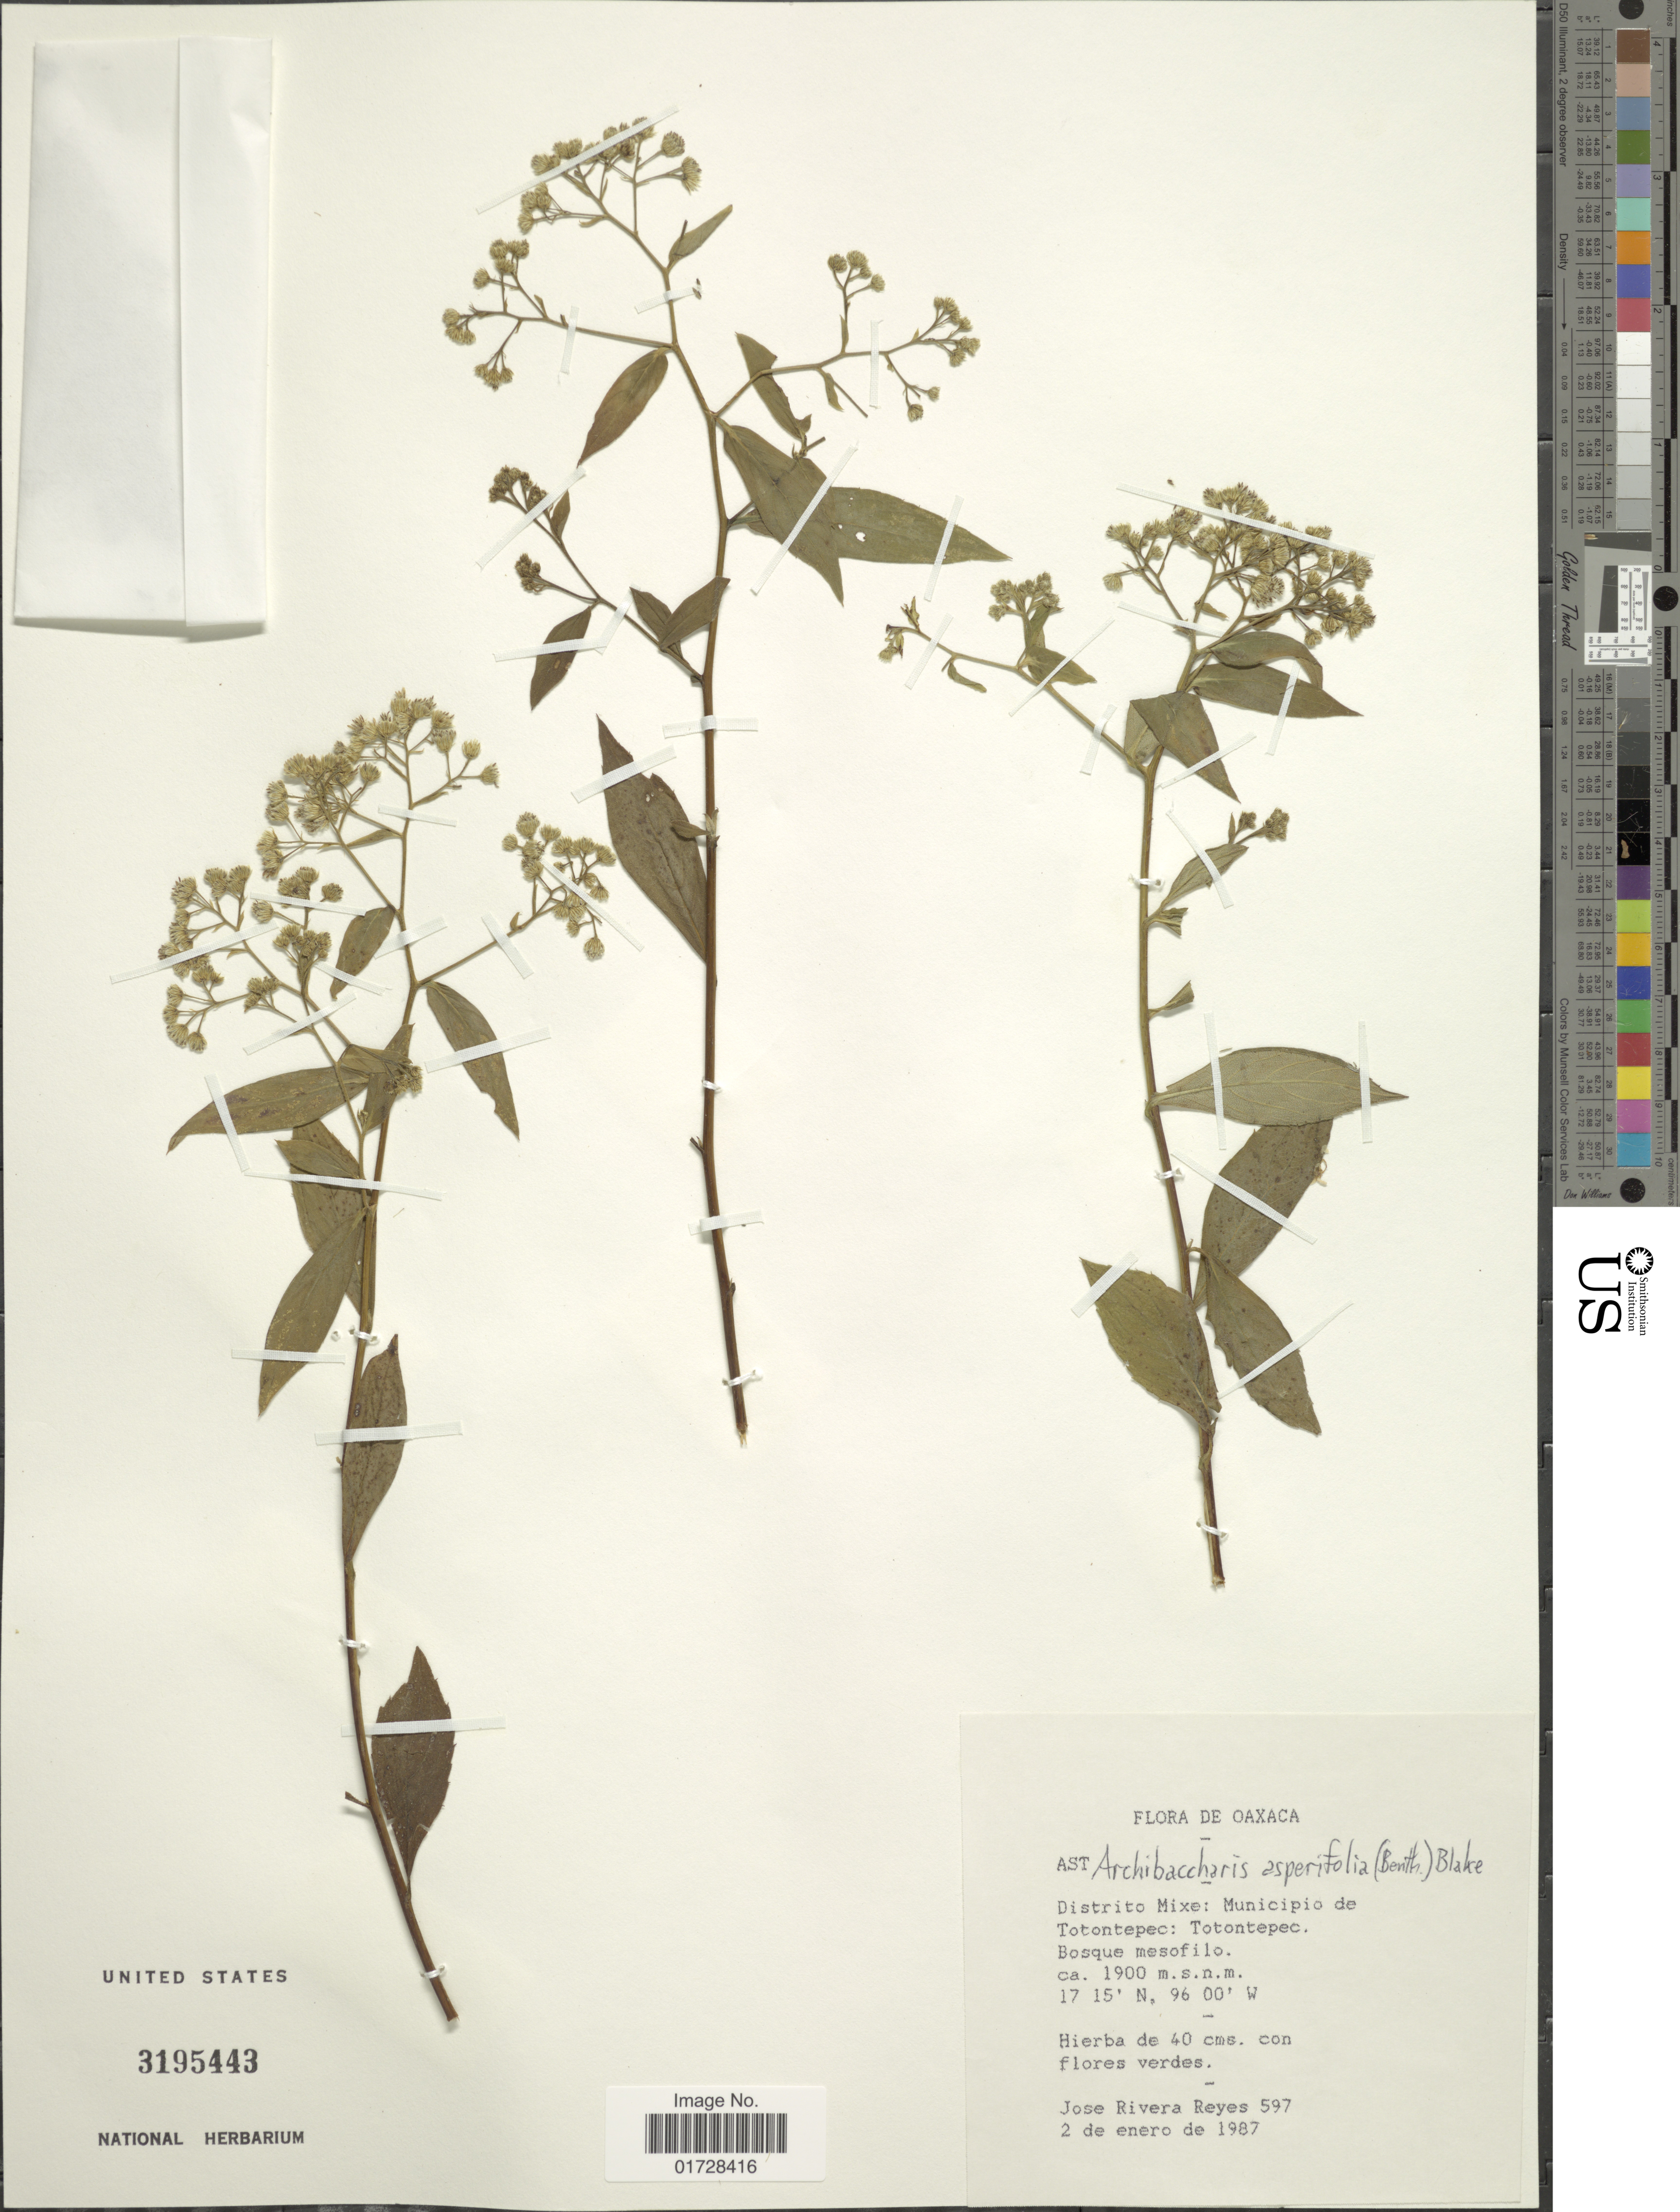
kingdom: Plantae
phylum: Tracheophyta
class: Magnoliopsida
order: Asterales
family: Asteraceae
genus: Archibaccharis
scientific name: Archibaccharis asperifolia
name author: (Benth.) S.F. Blake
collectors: J. Reyes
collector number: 597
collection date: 1987-01-02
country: Mexico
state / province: Oaxaca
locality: Distrito Mixe, Municipio de Totontepec, Totontepec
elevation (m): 1900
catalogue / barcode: US 3195443